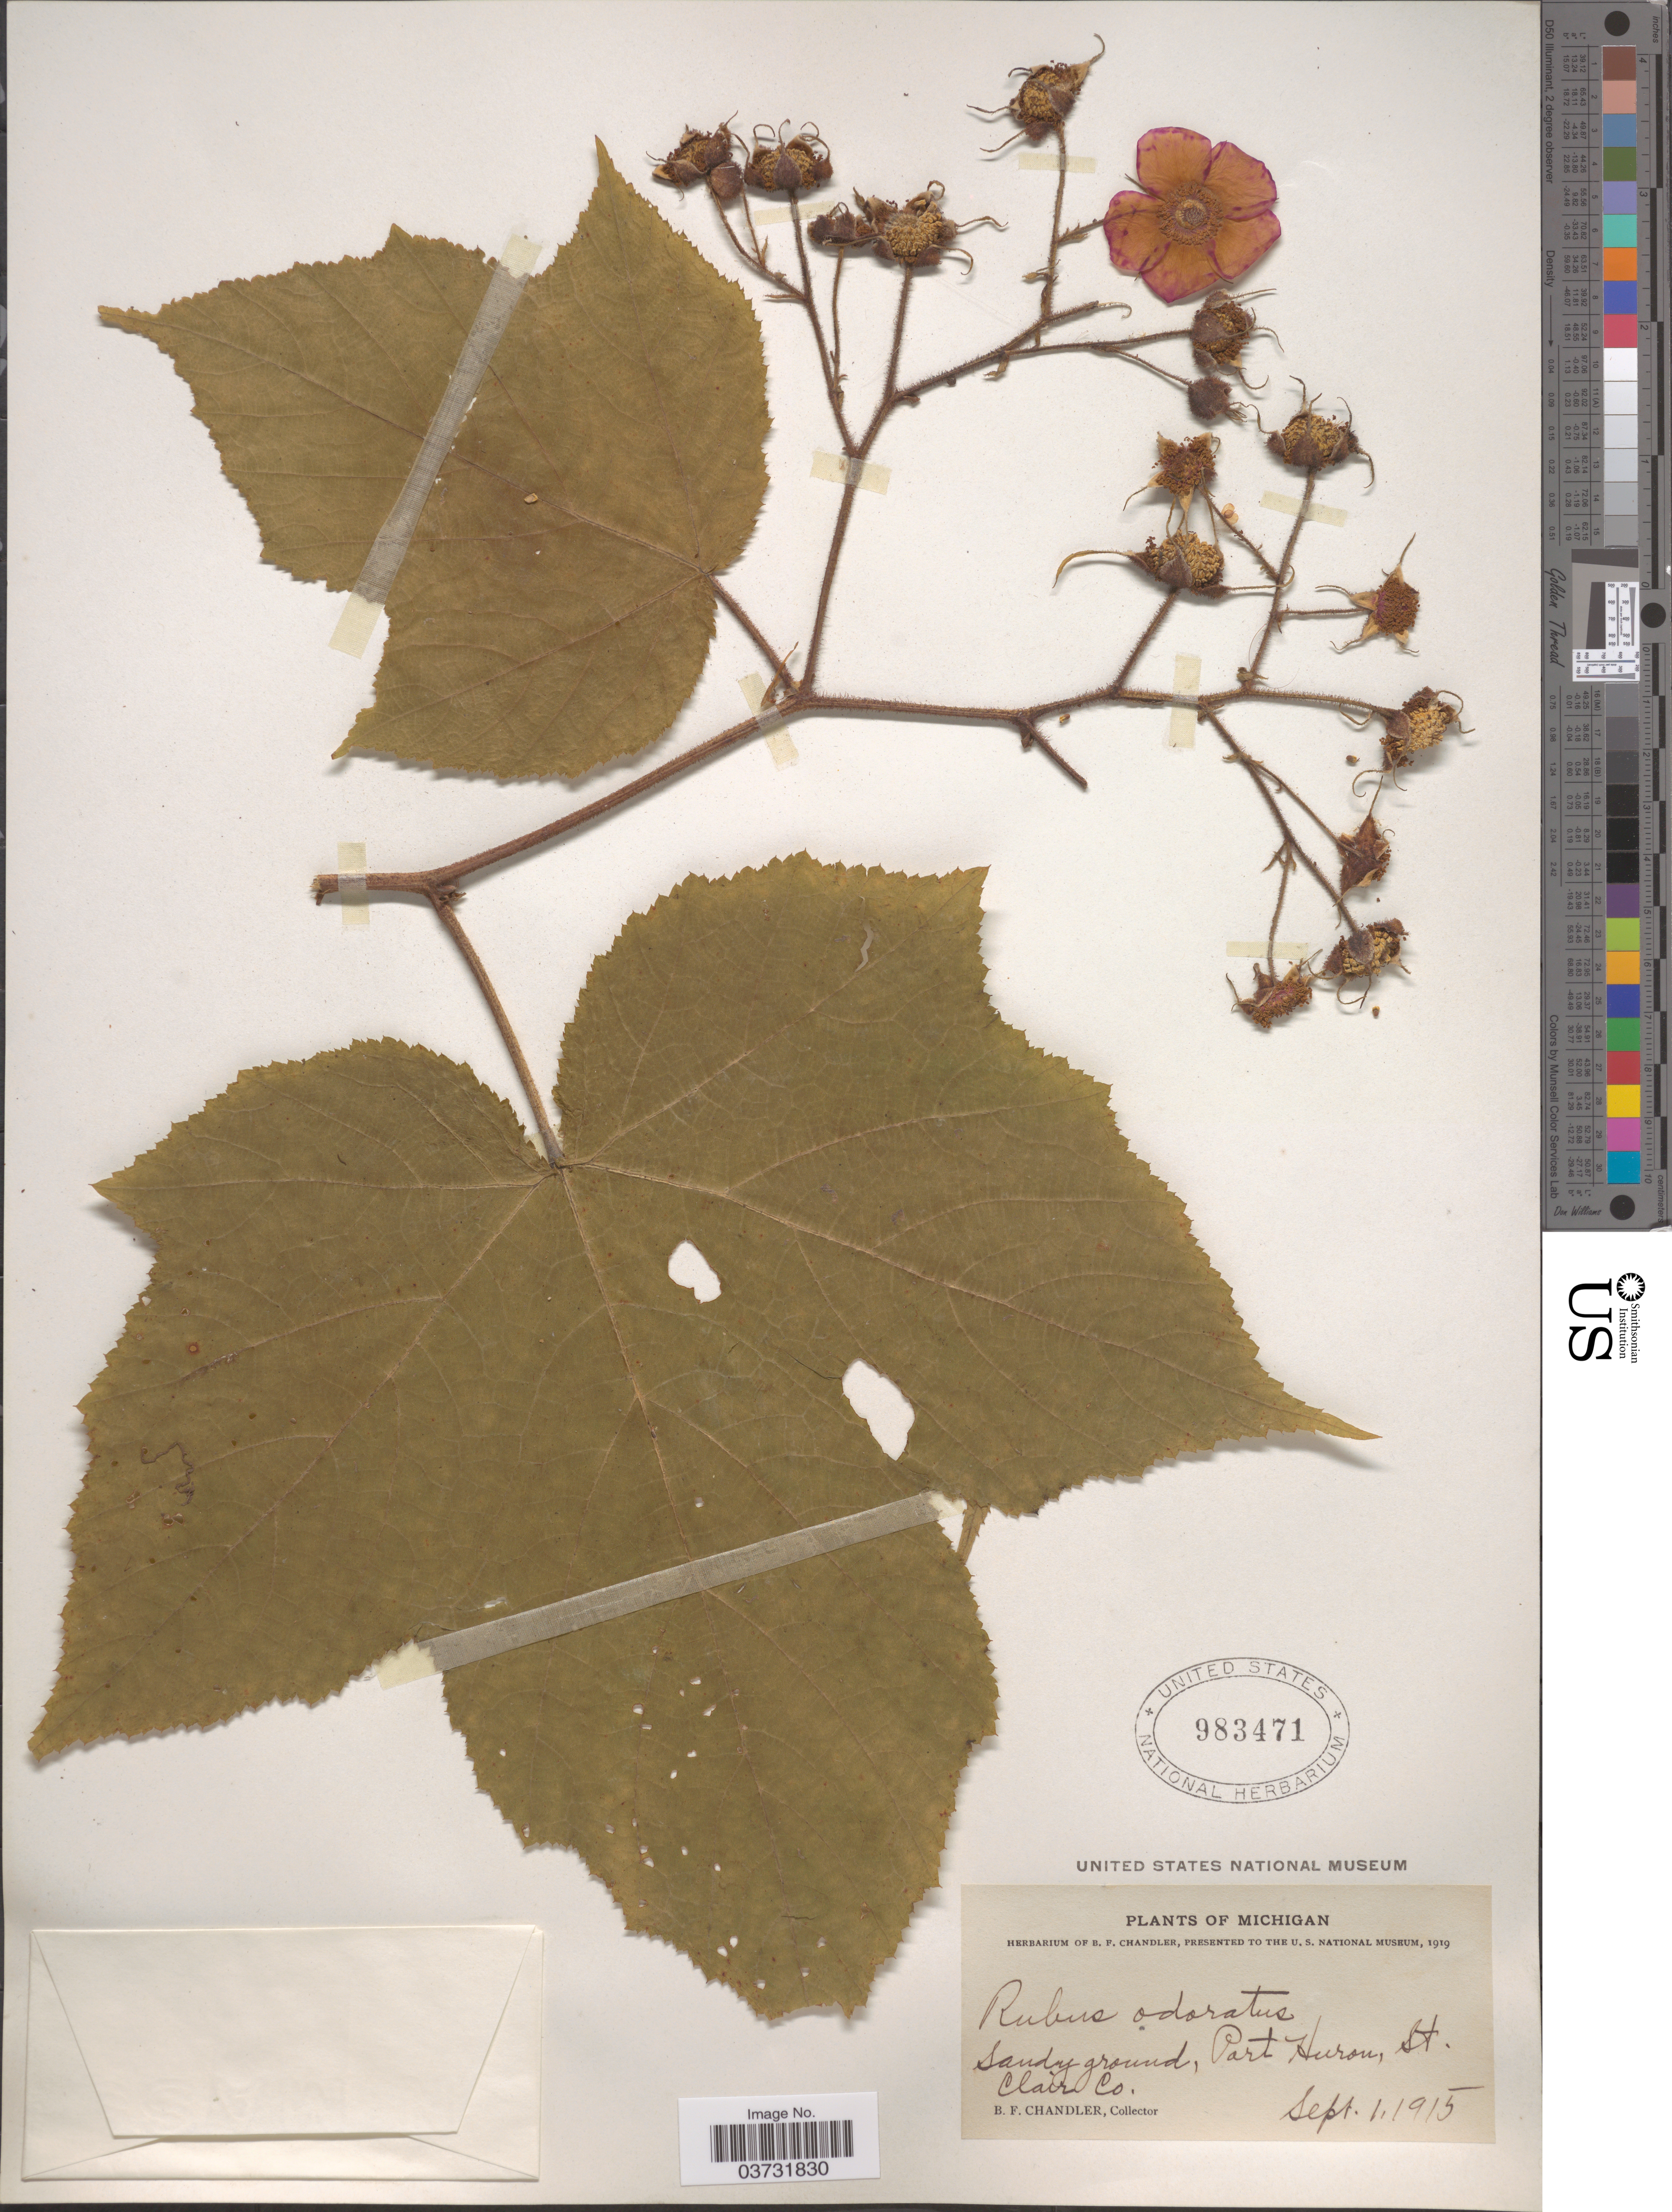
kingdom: Plantae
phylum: Tracheophyta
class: Magnoliopsida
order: Rosales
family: Rosaceae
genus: Rubus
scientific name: Rubus odoratus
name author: L.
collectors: B. F. Chandler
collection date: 1915-09-01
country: United States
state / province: Michigan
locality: Sandy ground, Port Huron, St. Clair Co.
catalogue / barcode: US 983471